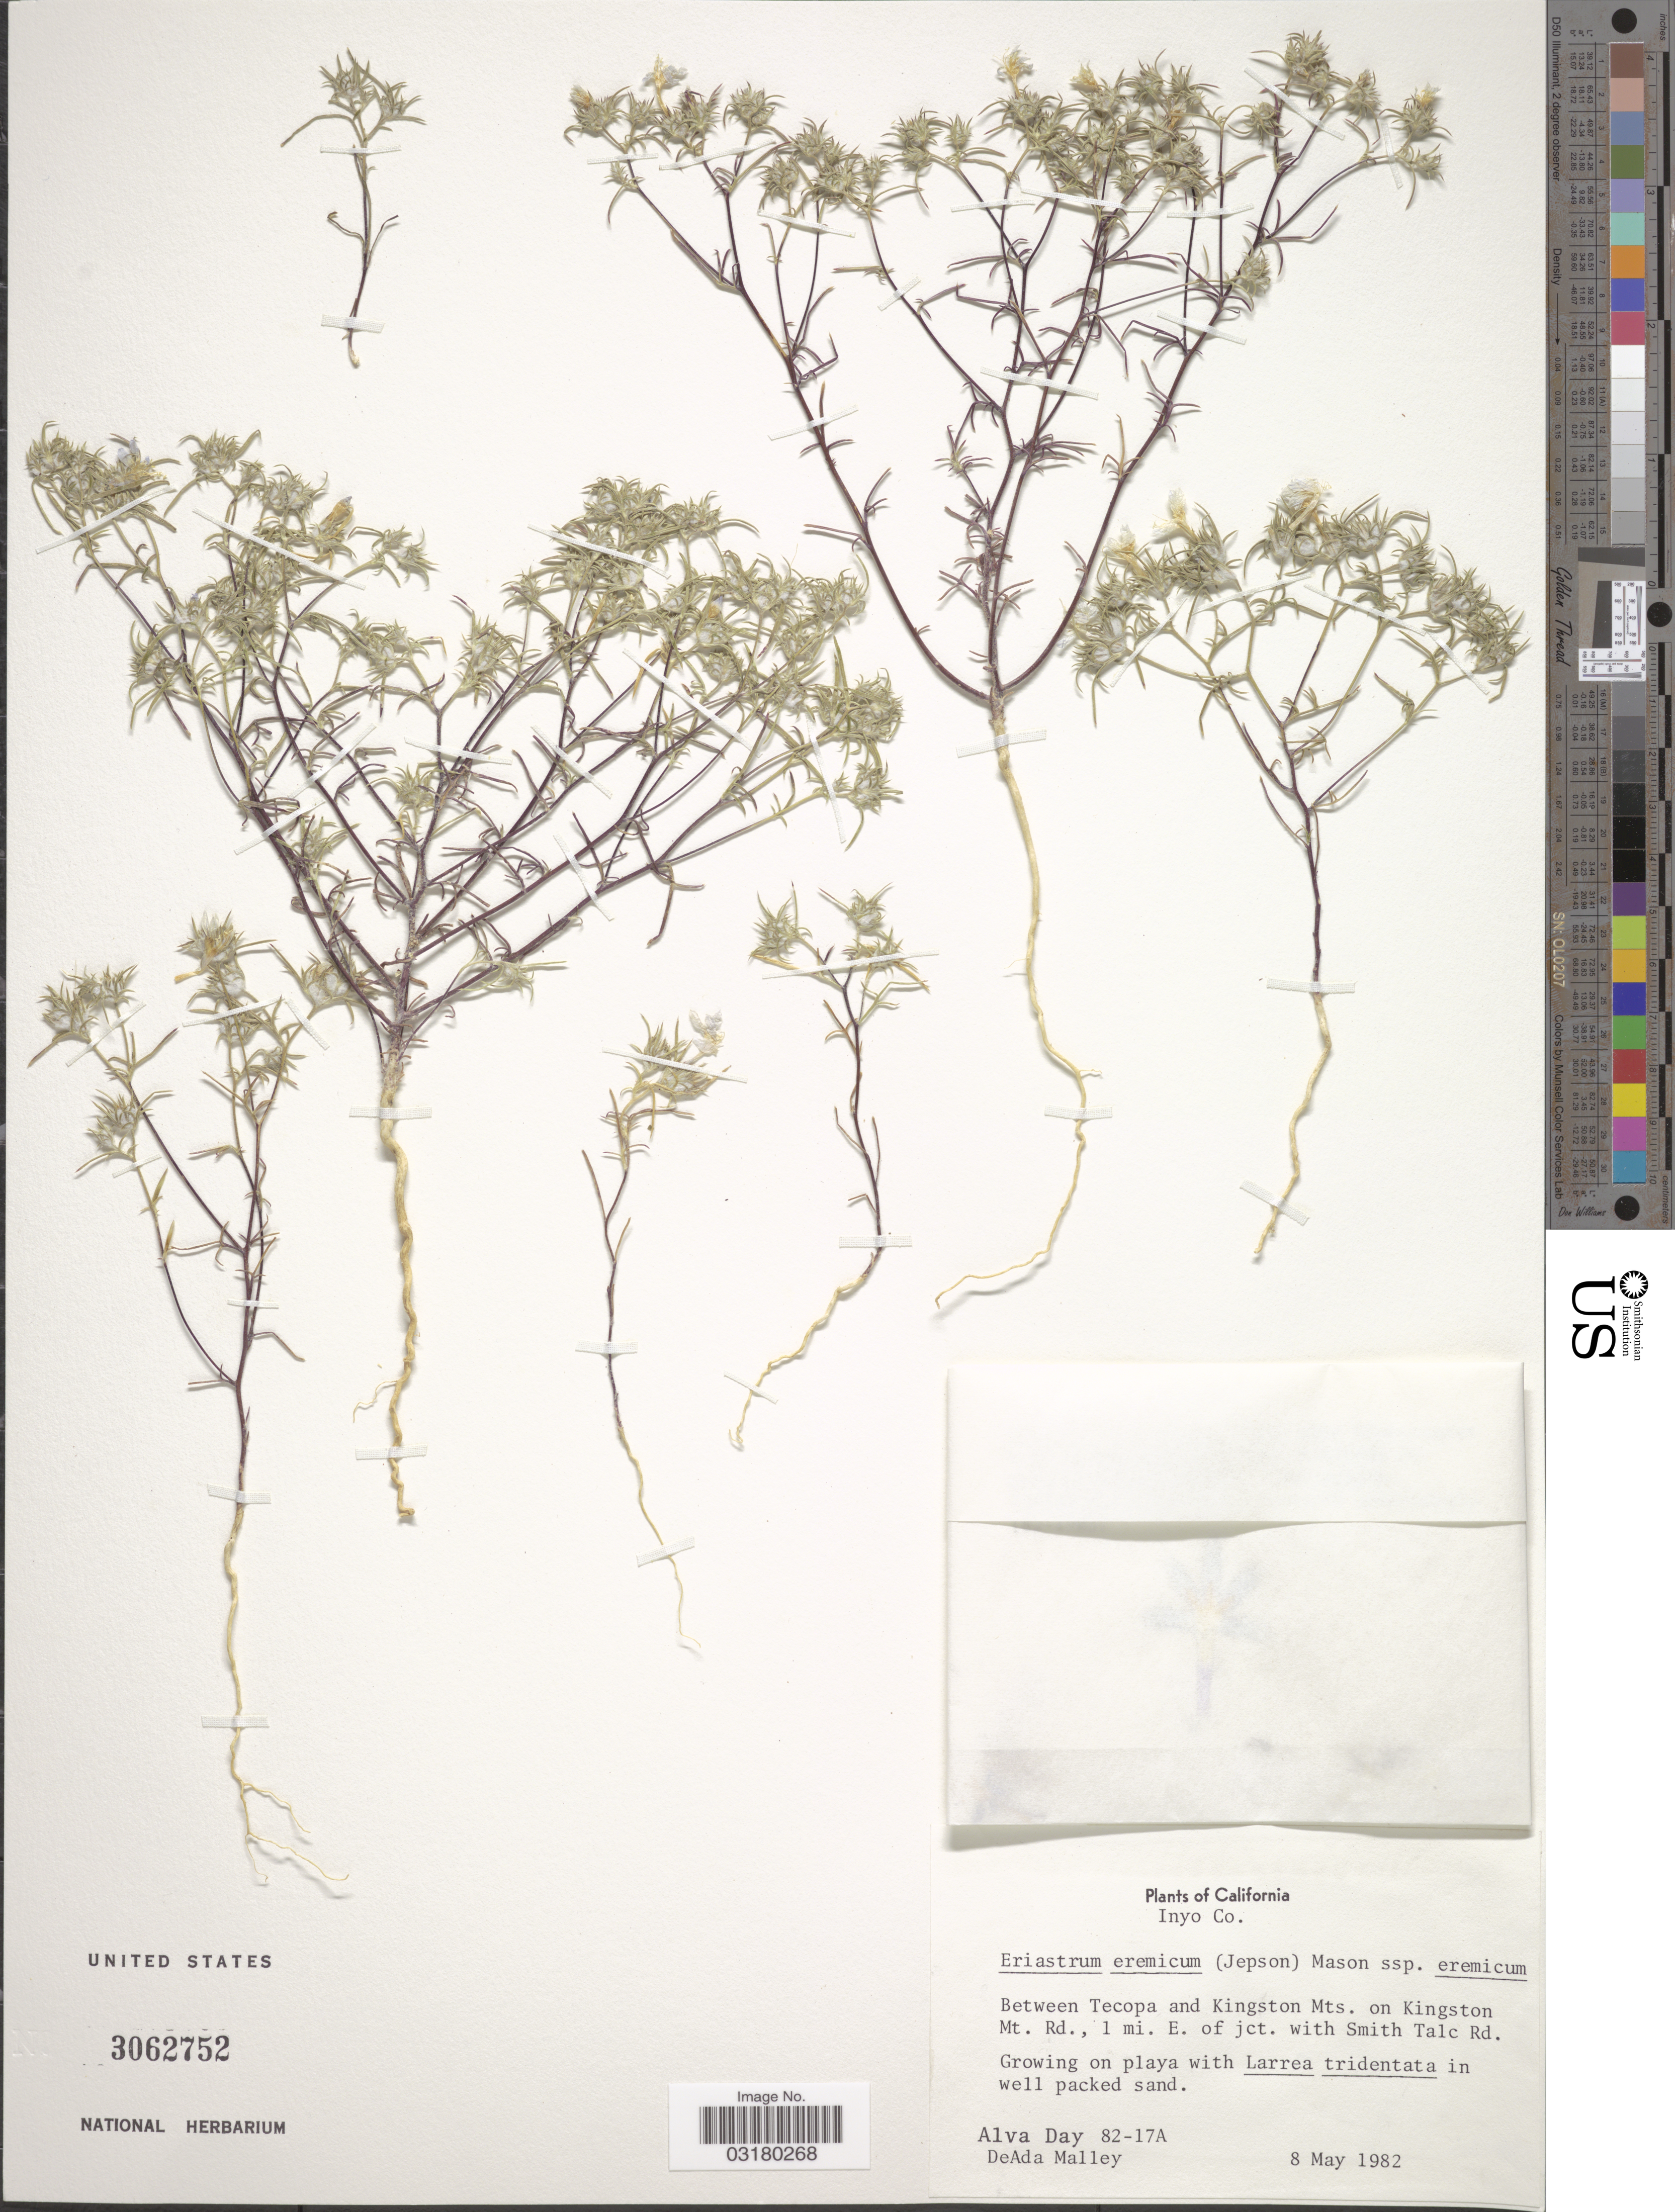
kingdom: Plantae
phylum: Tracheophyta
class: Magnoliopsida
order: Ericales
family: Polemoniaceae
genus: Eriastrum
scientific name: Eriastrum eremicum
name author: (Jeps.) H. Mason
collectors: A. G. Day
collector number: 82-17A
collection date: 1982-05-08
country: United States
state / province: California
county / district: Inyo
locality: Inyo Co. Between Tecopa and Kingston Mts. on Kingston Mt. Rd., 1 mi. E. of jct. with Smith Talc Rd.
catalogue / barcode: US 3062752